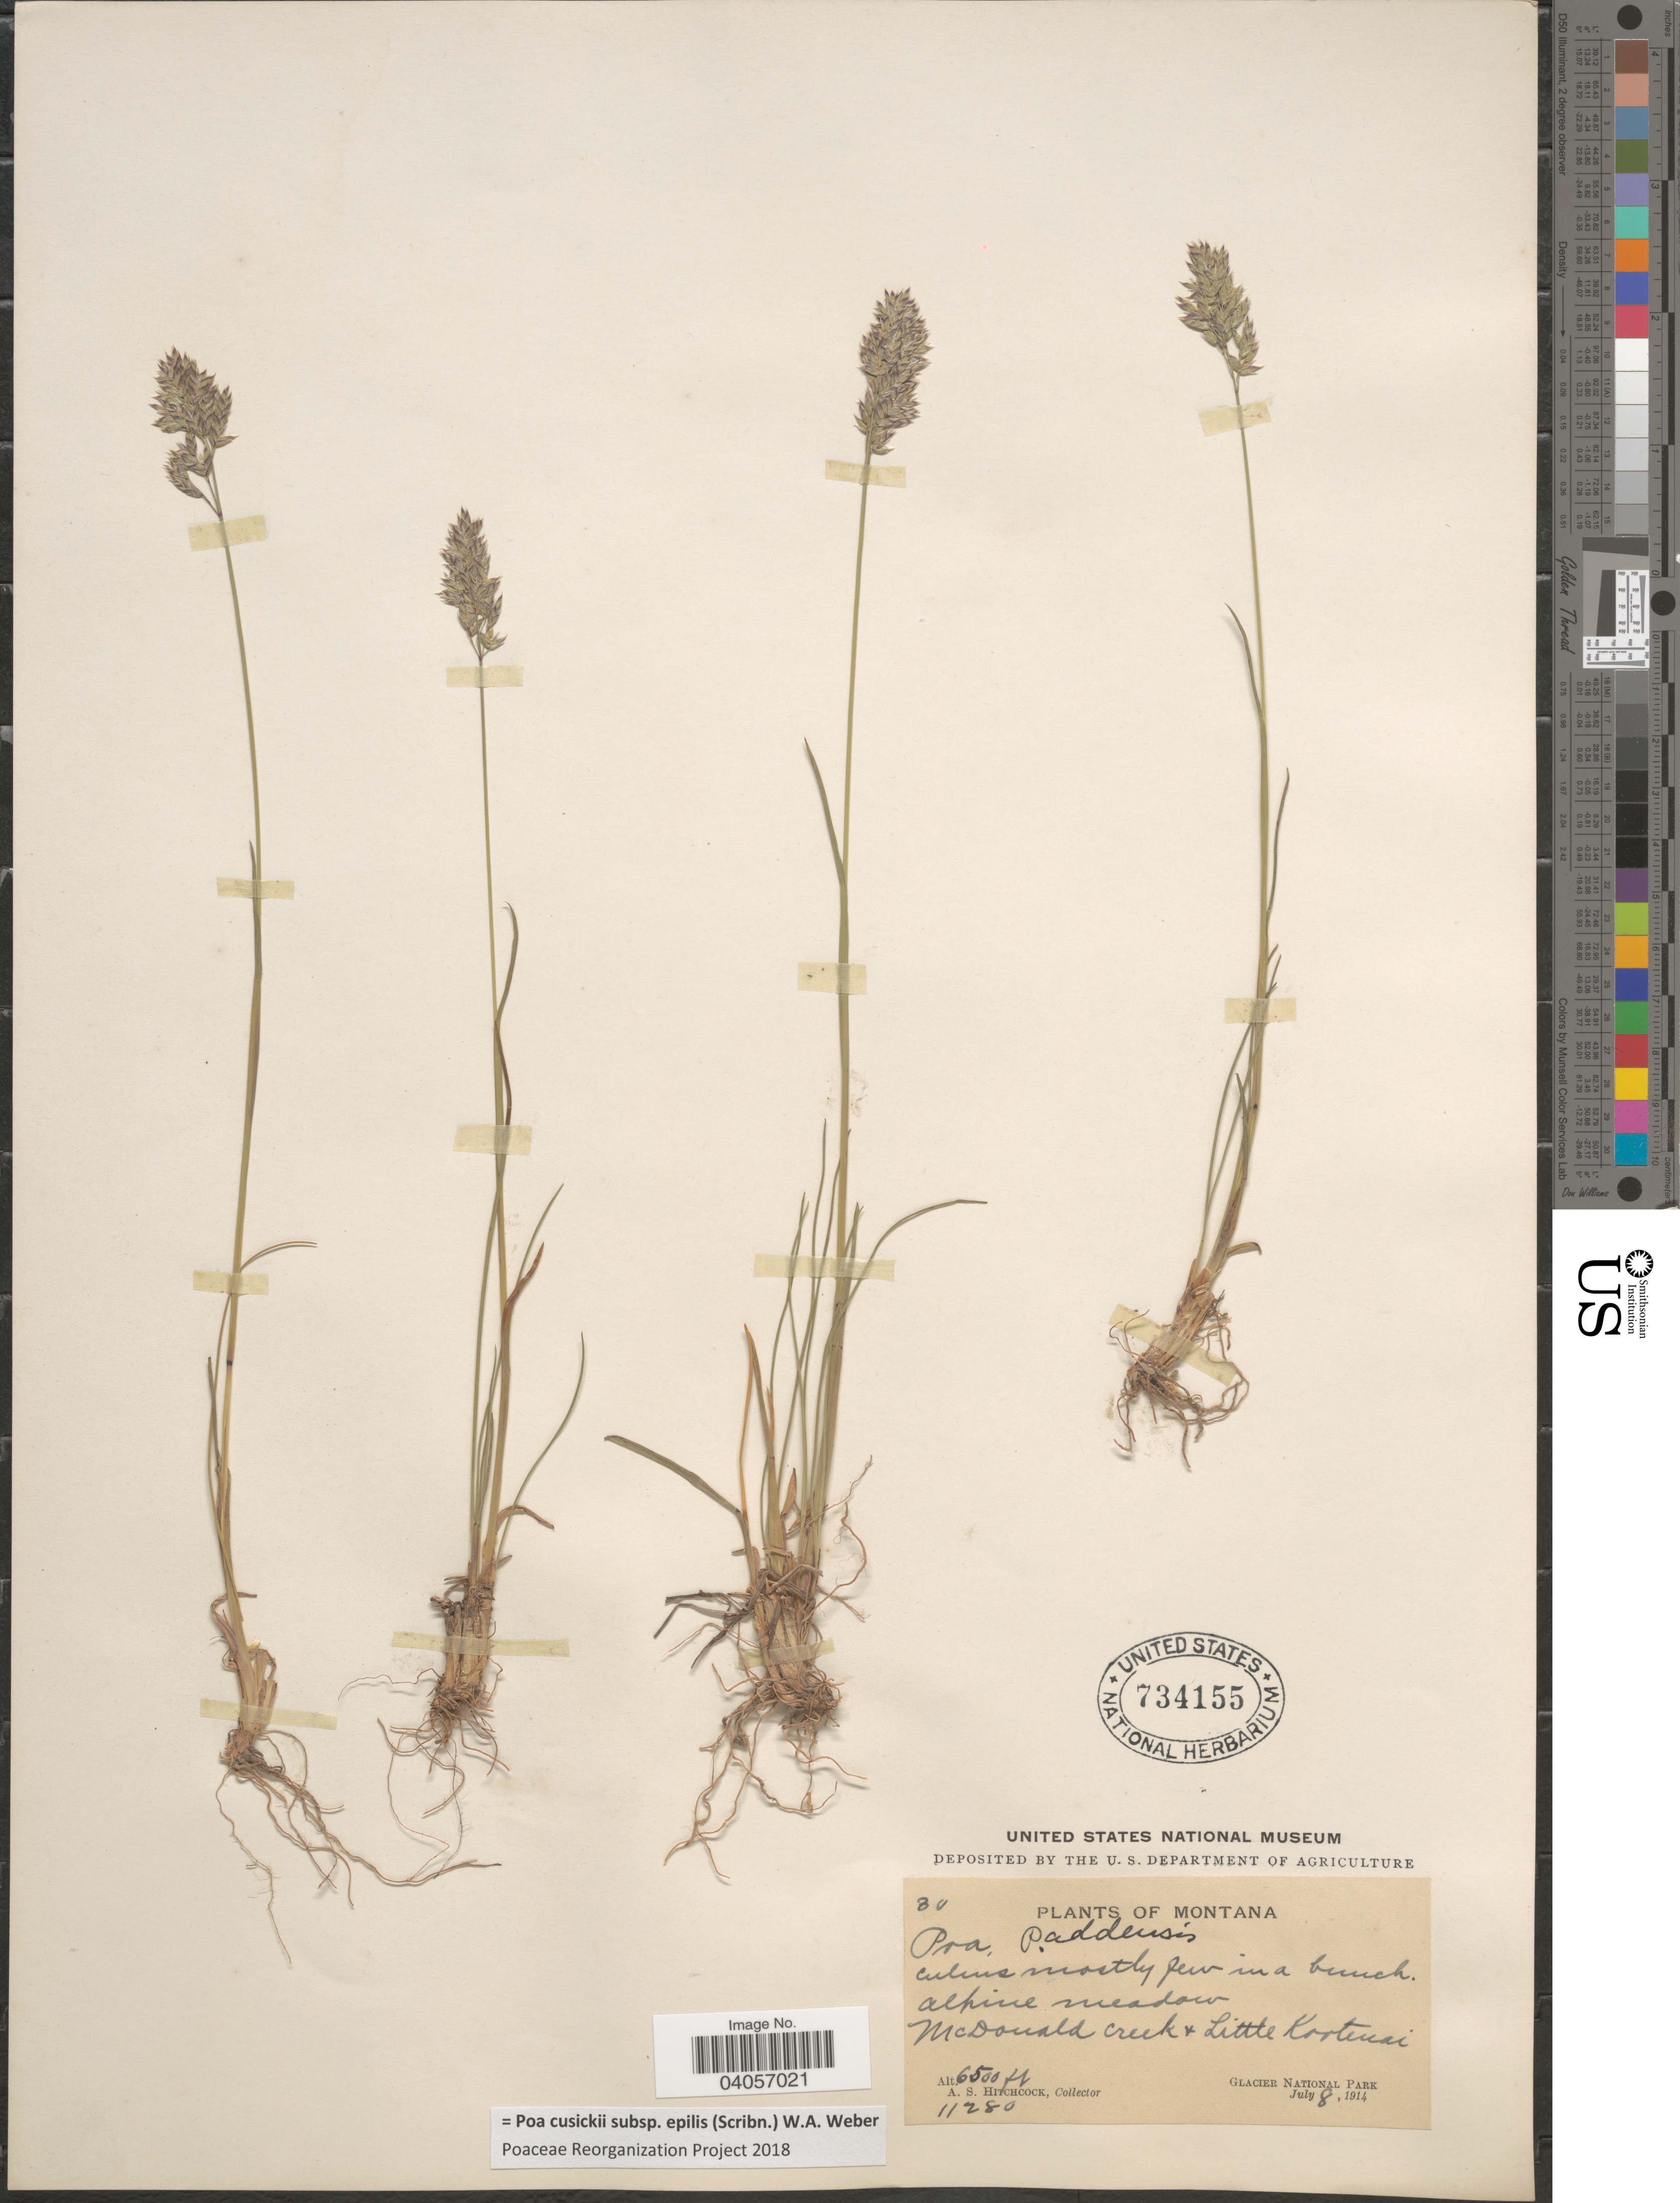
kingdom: Plantae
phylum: Tracheophyta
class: Liliopsida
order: Poales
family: Poaceae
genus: Poa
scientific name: Poa cusickii subsp. epilis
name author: (Scribn.) W.A. Weber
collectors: A. S. Hitchcock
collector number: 11280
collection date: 1914-07-08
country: United States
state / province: Montana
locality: McDonald Creek + Little Kootenai. Glacier National Park.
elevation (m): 1981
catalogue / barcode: US 734155